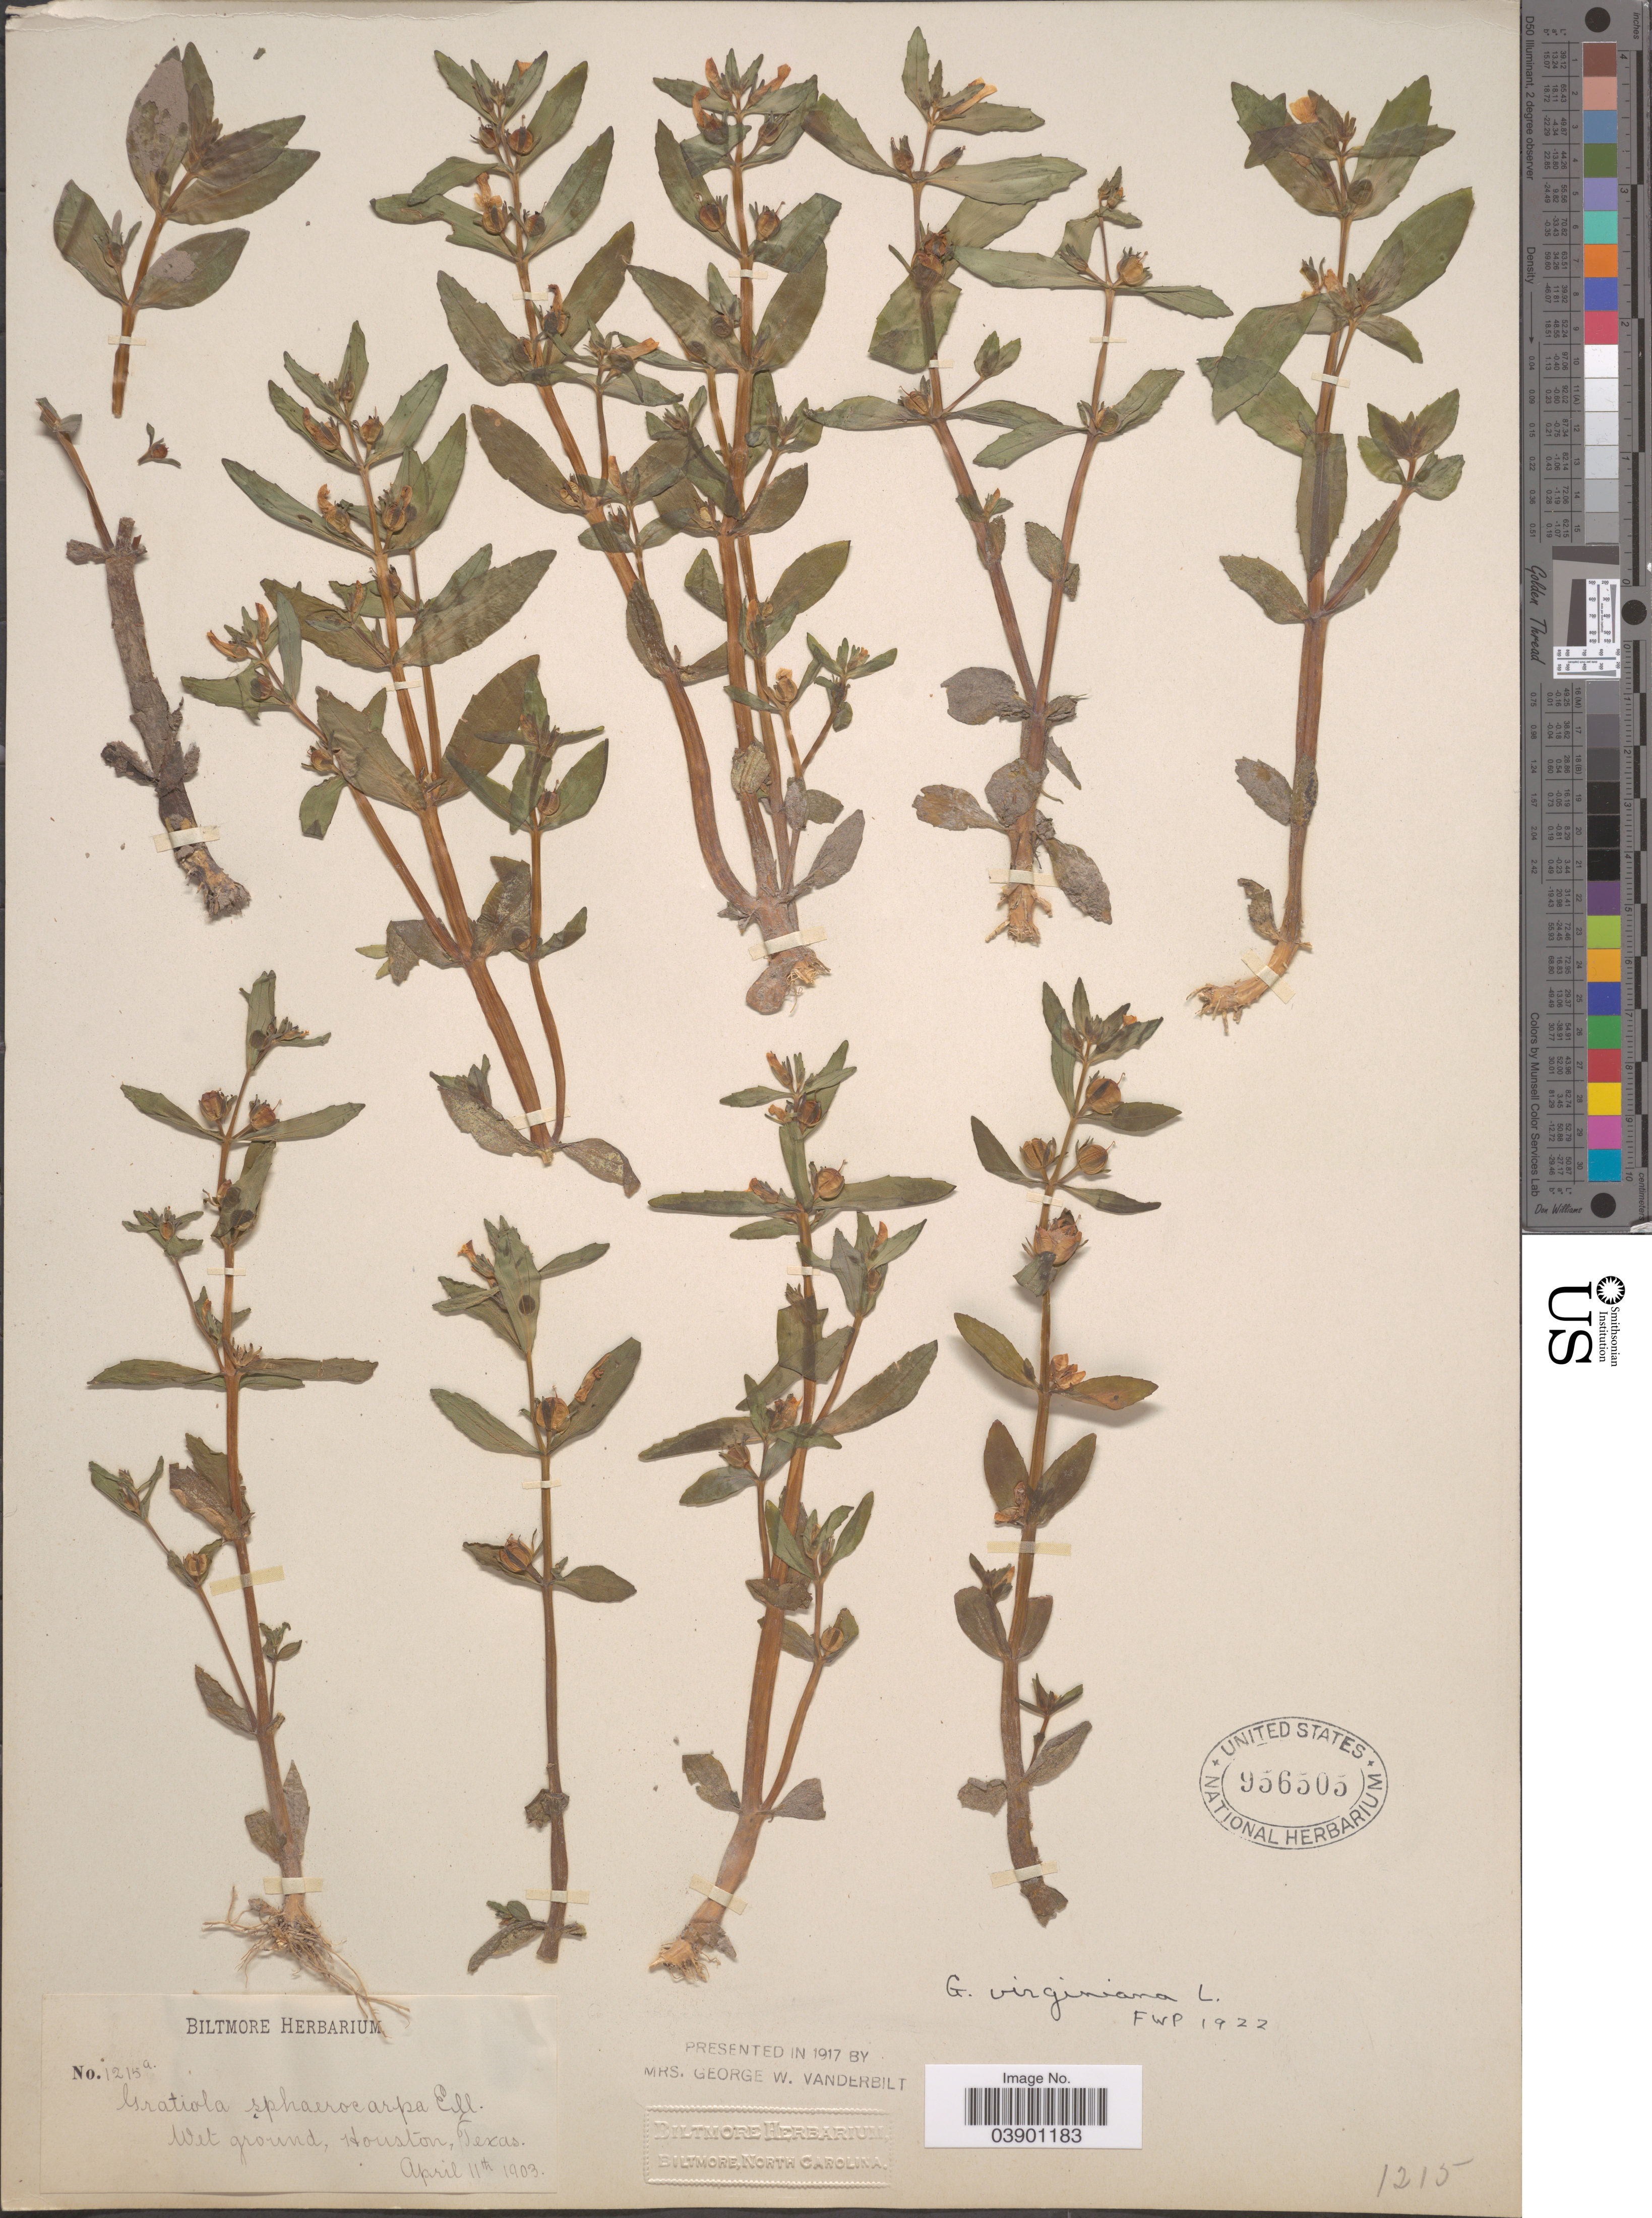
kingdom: Plantae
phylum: Tracheophyta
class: Magnoliopsida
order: Lamiales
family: Plantaginaceae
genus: Gratiola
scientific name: Gratiola virginiana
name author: L.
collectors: ex herb. Biltmore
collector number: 1215a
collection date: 1903-04-11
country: United States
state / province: Texas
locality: Houston.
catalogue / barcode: US 956505